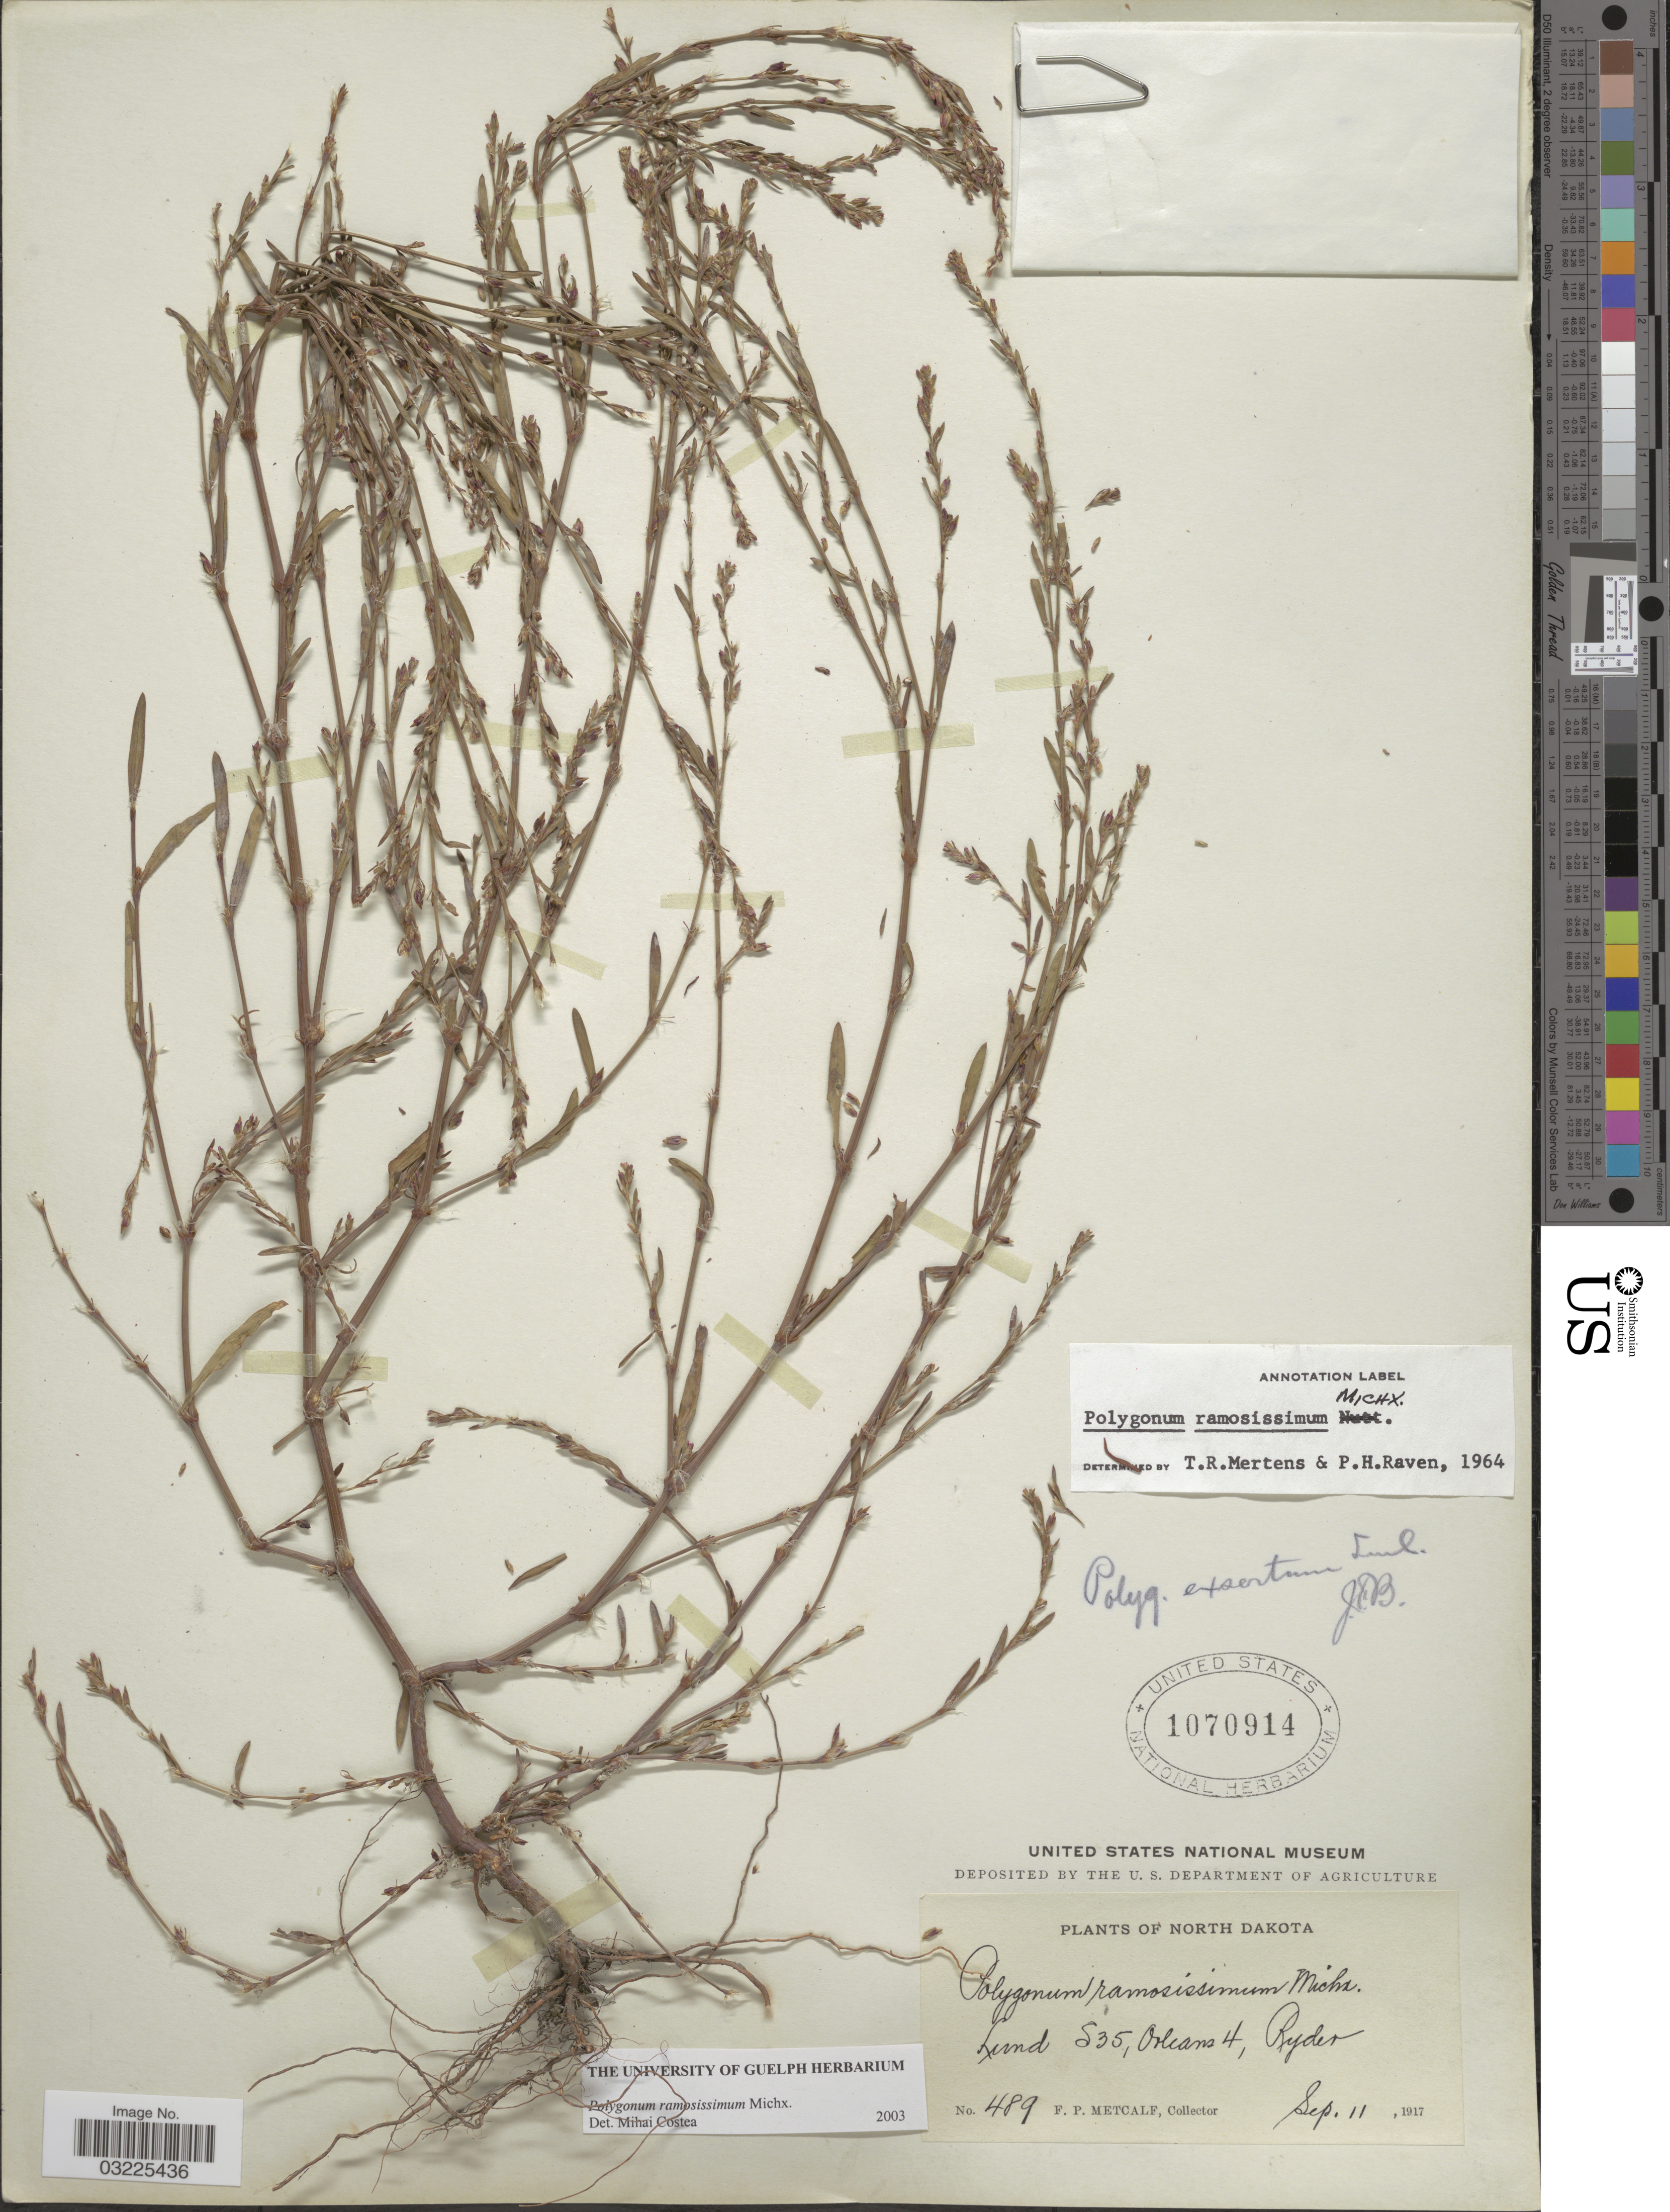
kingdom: Plantae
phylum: Tracheophyta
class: Magnoliopsida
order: Caryophyllales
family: Polygonaceae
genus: Polygonum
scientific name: Polygonum ramosissimum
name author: Michx.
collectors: F. Metcalf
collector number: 489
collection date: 1917-09-11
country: United States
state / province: North Dakota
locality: Lund S35, Orleans 4, Ryder.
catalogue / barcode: US 1070914